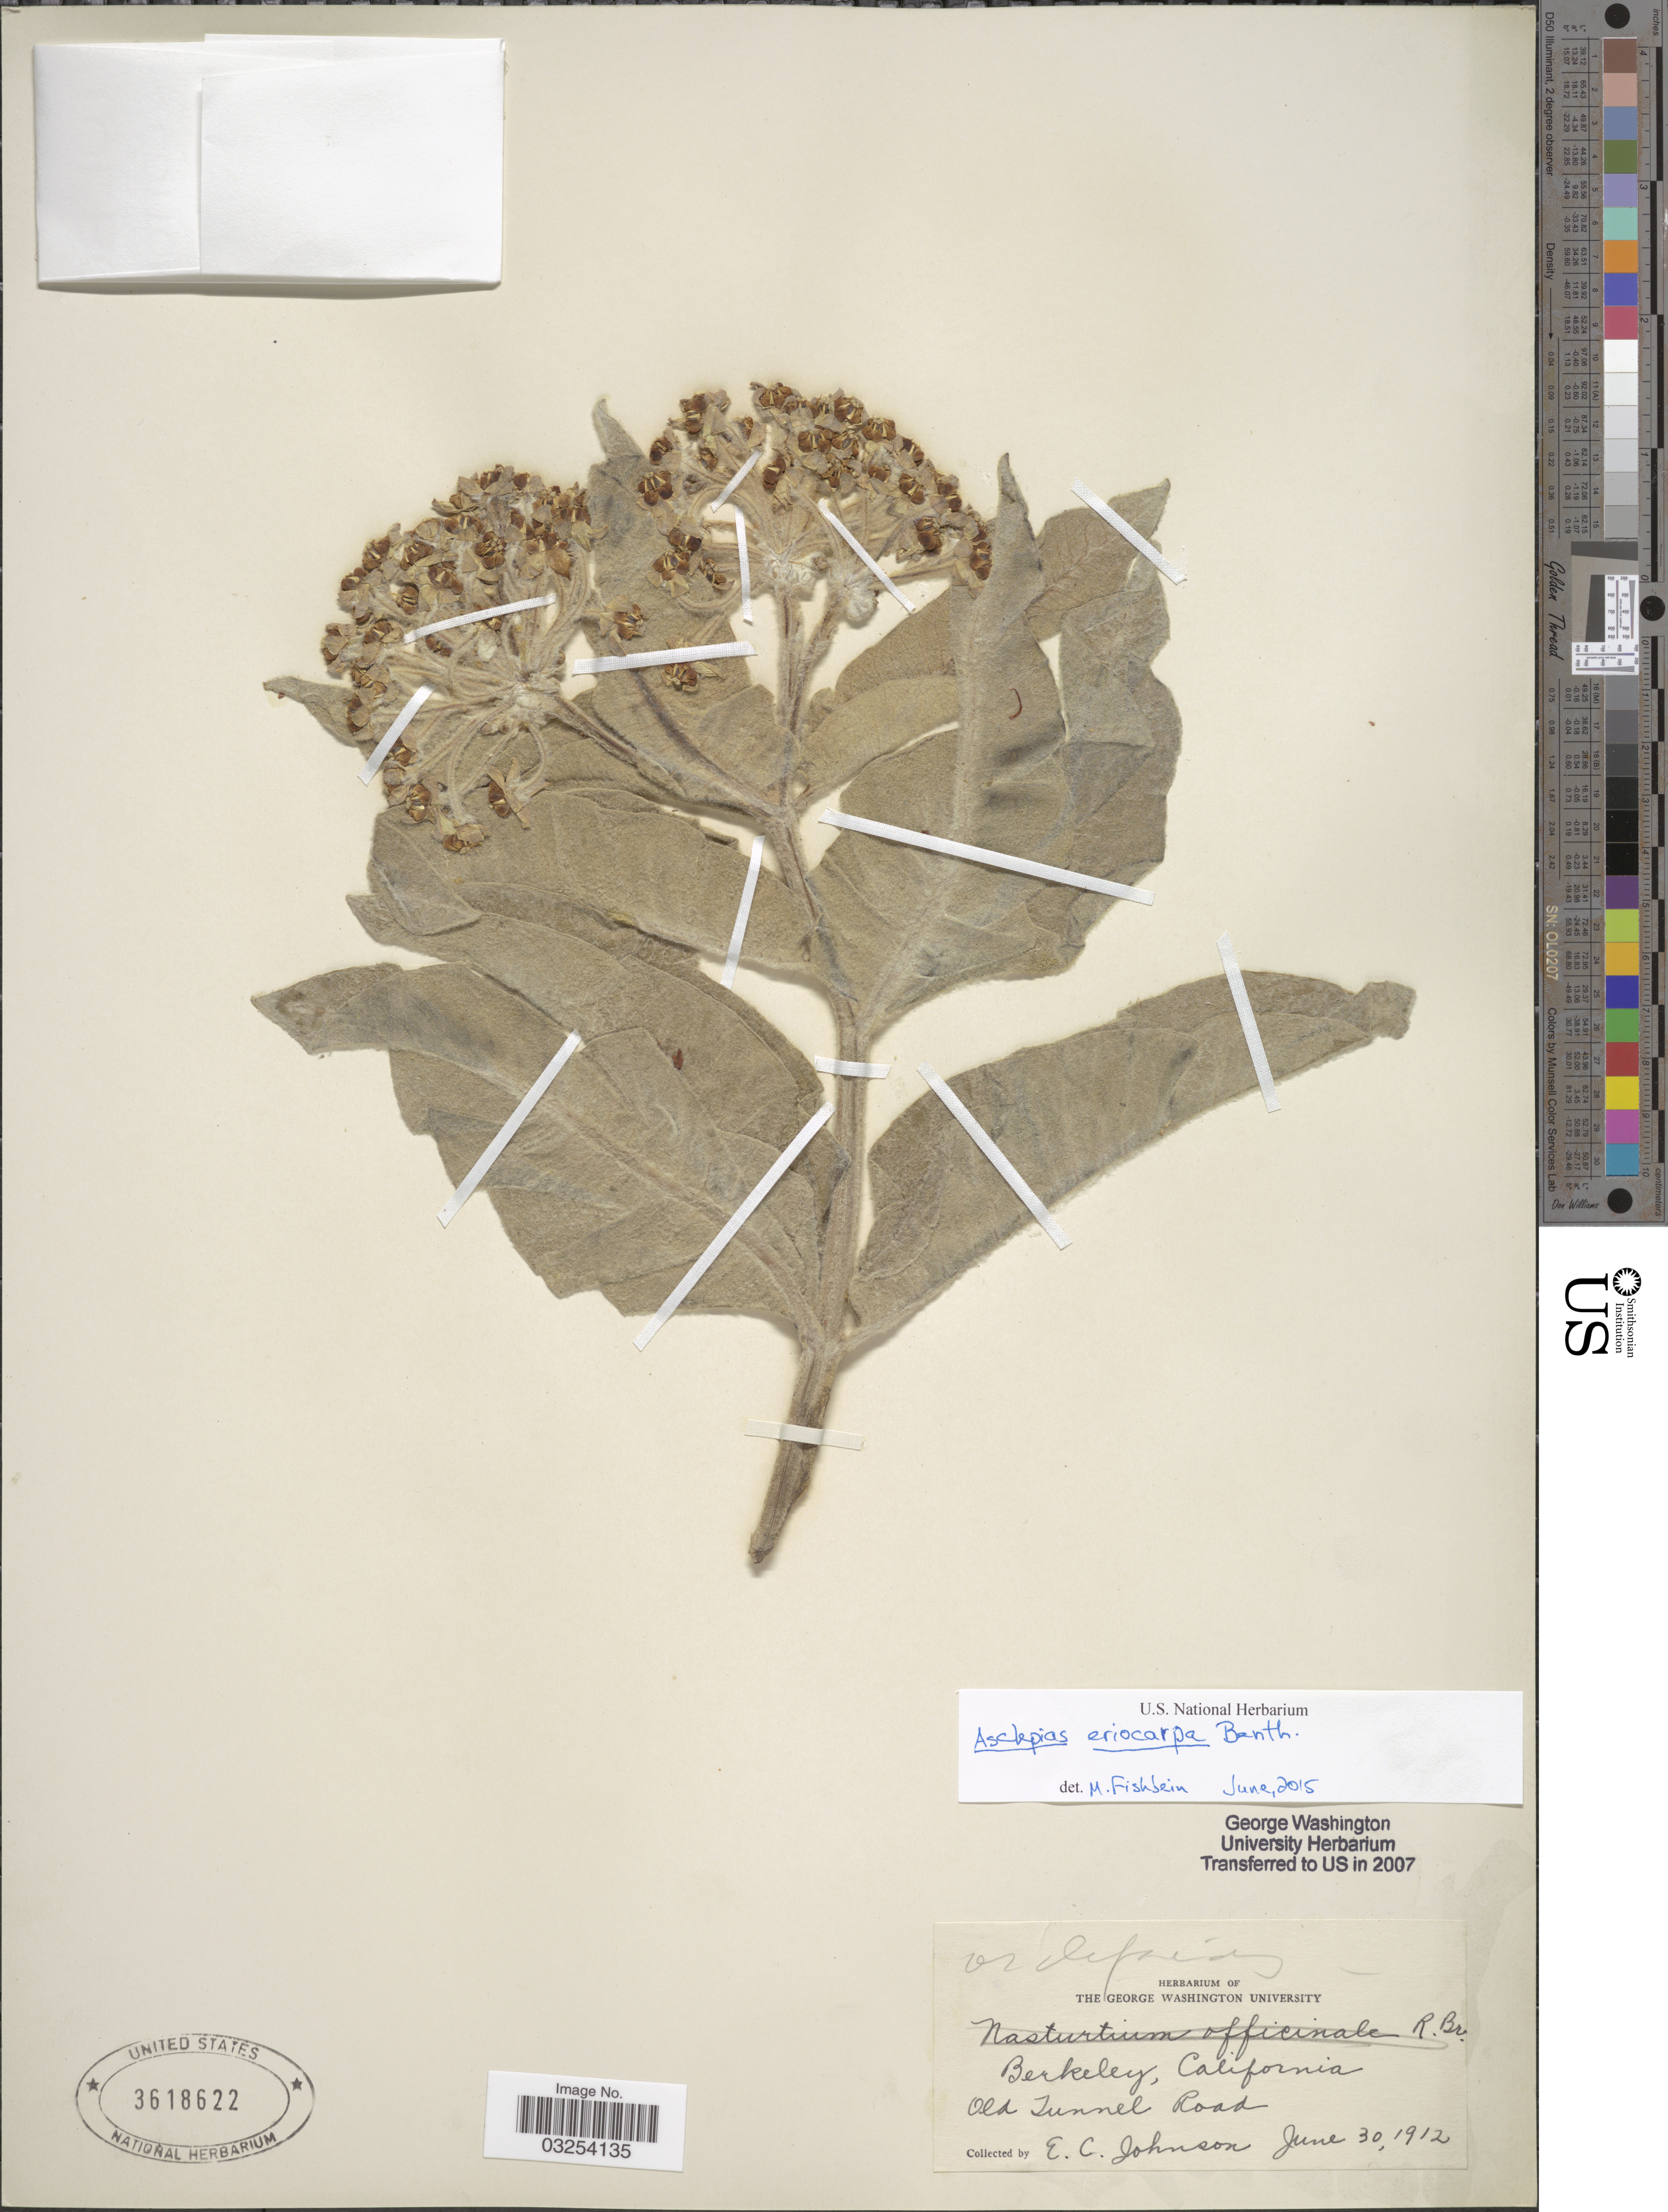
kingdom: Plantae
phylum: Tracheophyta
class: Magnoliopsida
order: Gentianales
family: Apocynaceae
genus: Asclepias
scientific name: Asclepias eriocarpa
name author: Benth.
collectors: E. C. Johnson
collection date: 1912-06-30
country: United States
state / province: California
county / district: Alameda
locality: Berkeley. Old Tunnel Road.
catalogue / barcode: US 3618622